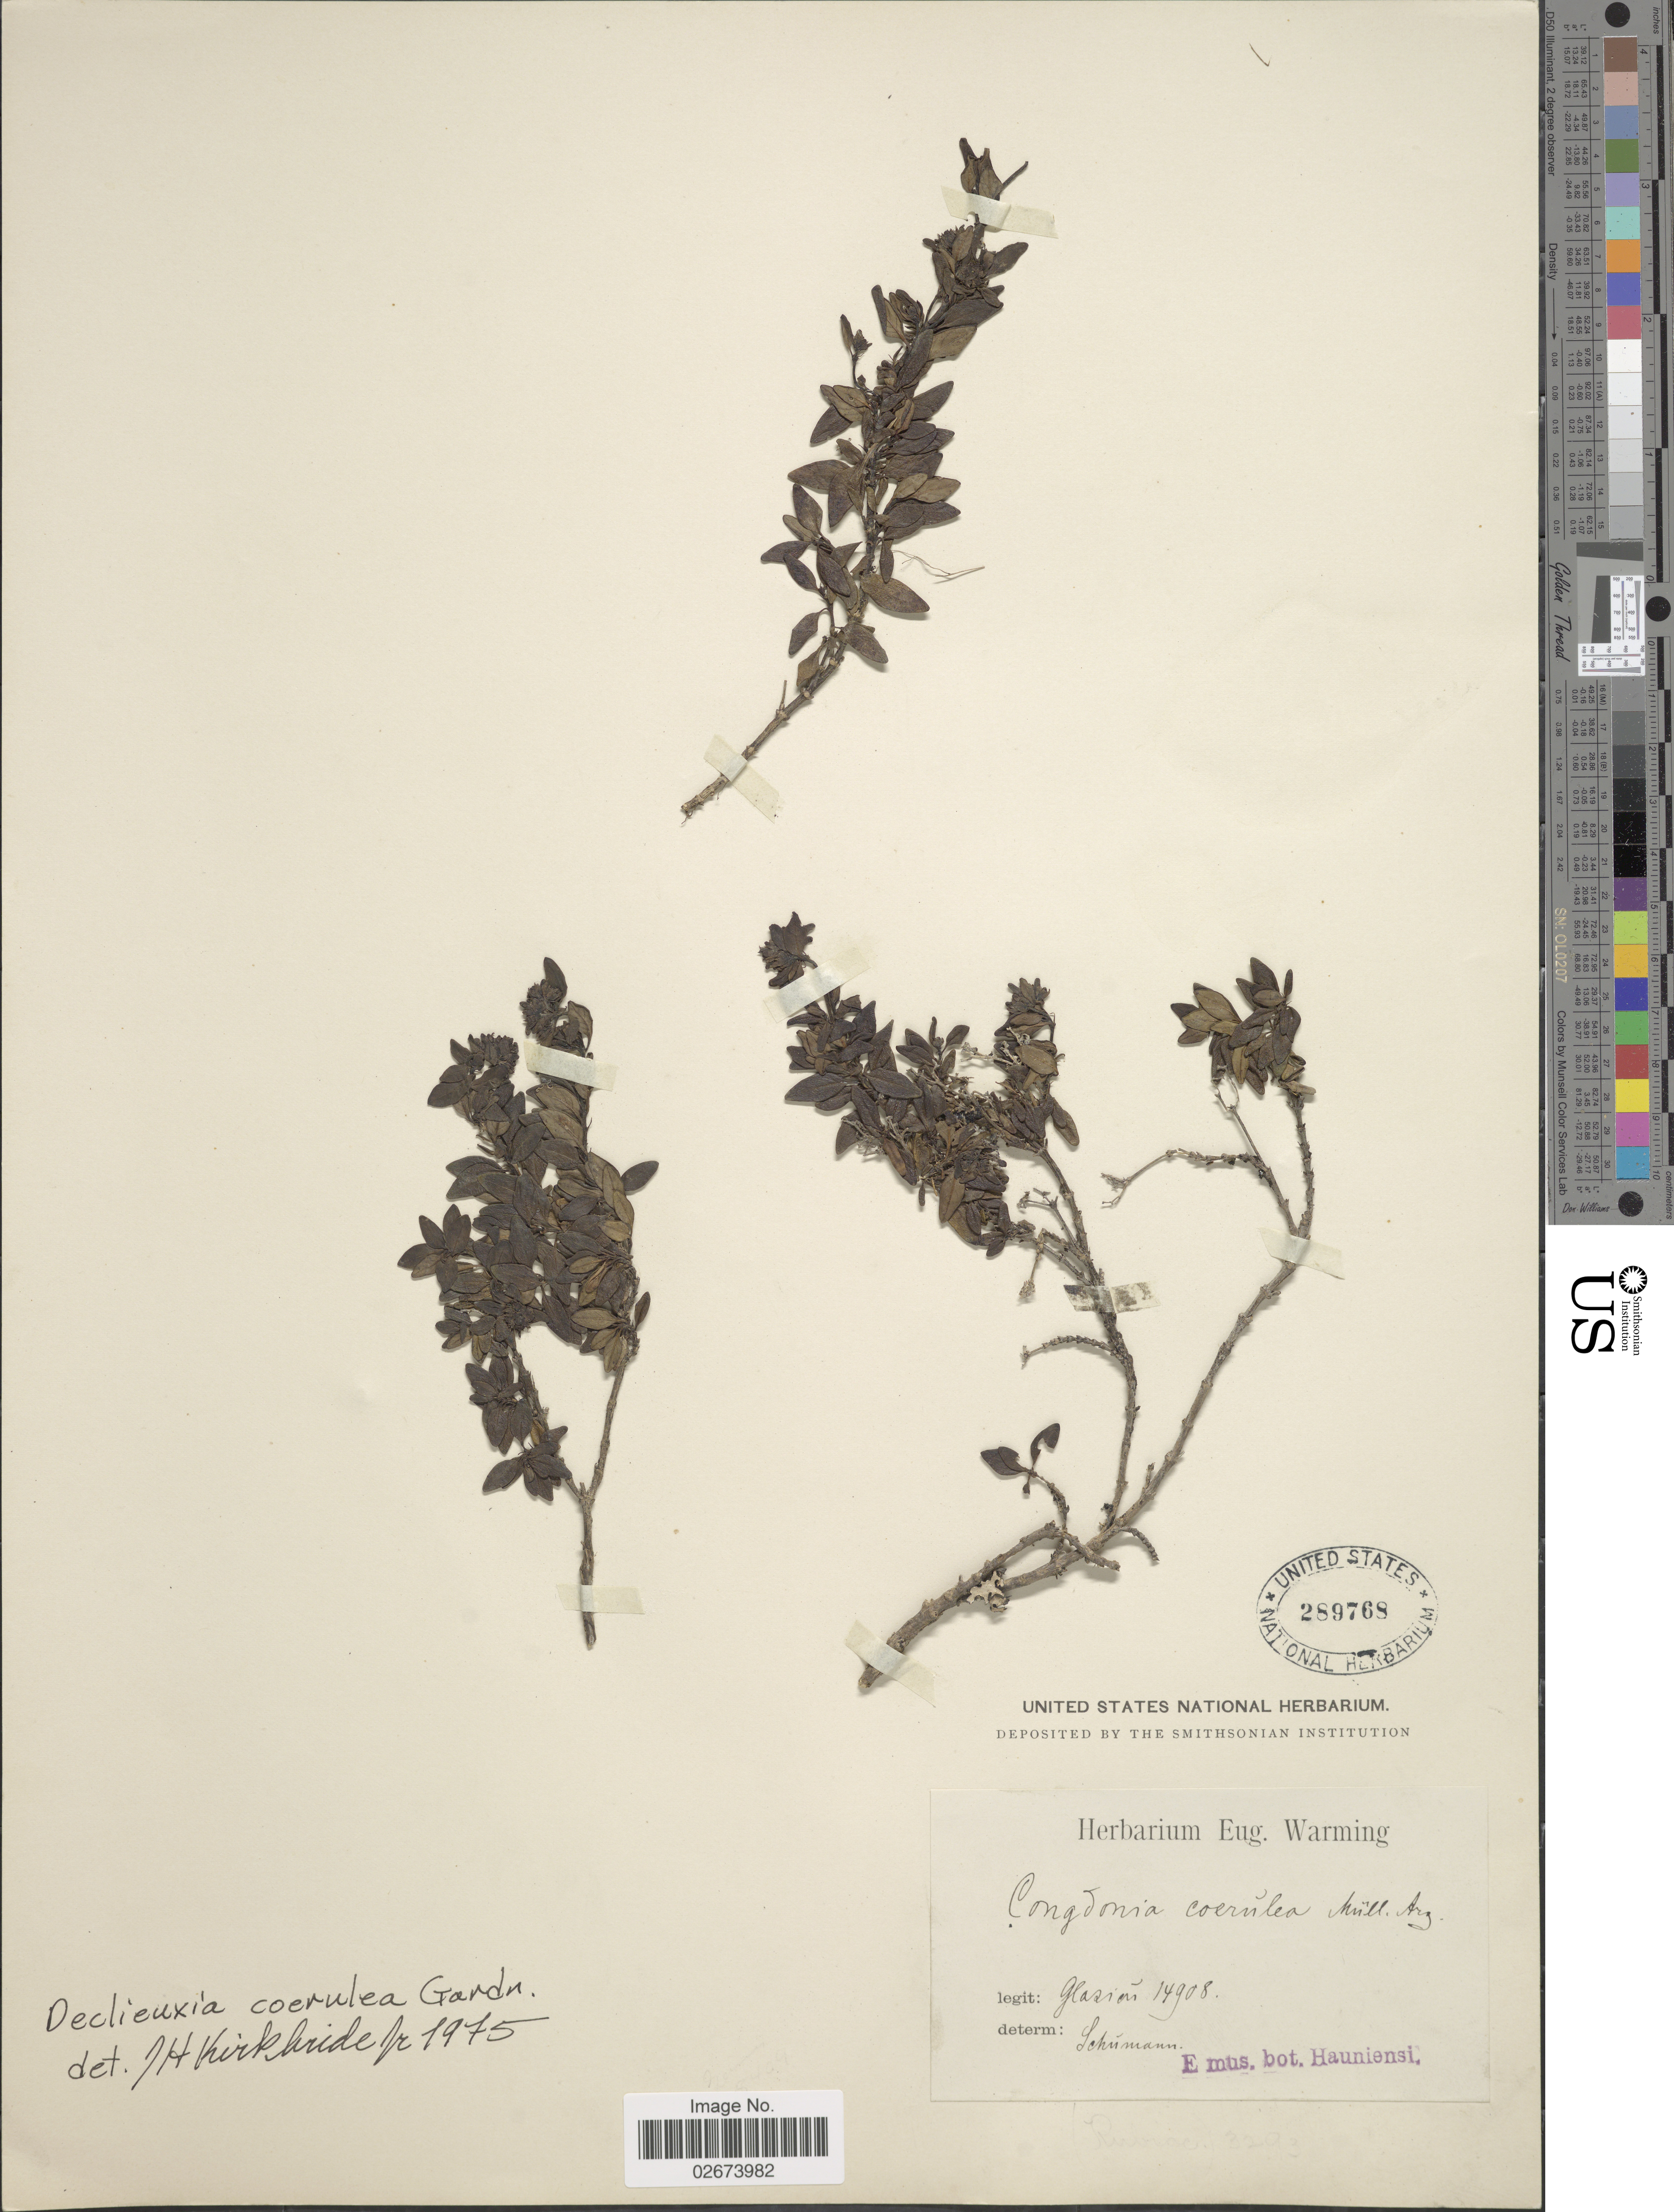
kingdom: Plantae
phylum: Tracheophyta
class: Magnoliopsida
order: Gentianales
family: Rubiaceae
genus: Declieuxia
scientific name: Declieuxia coerulea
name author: Gardner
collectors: Glaziou, --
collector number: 14908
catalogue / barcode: US 289768